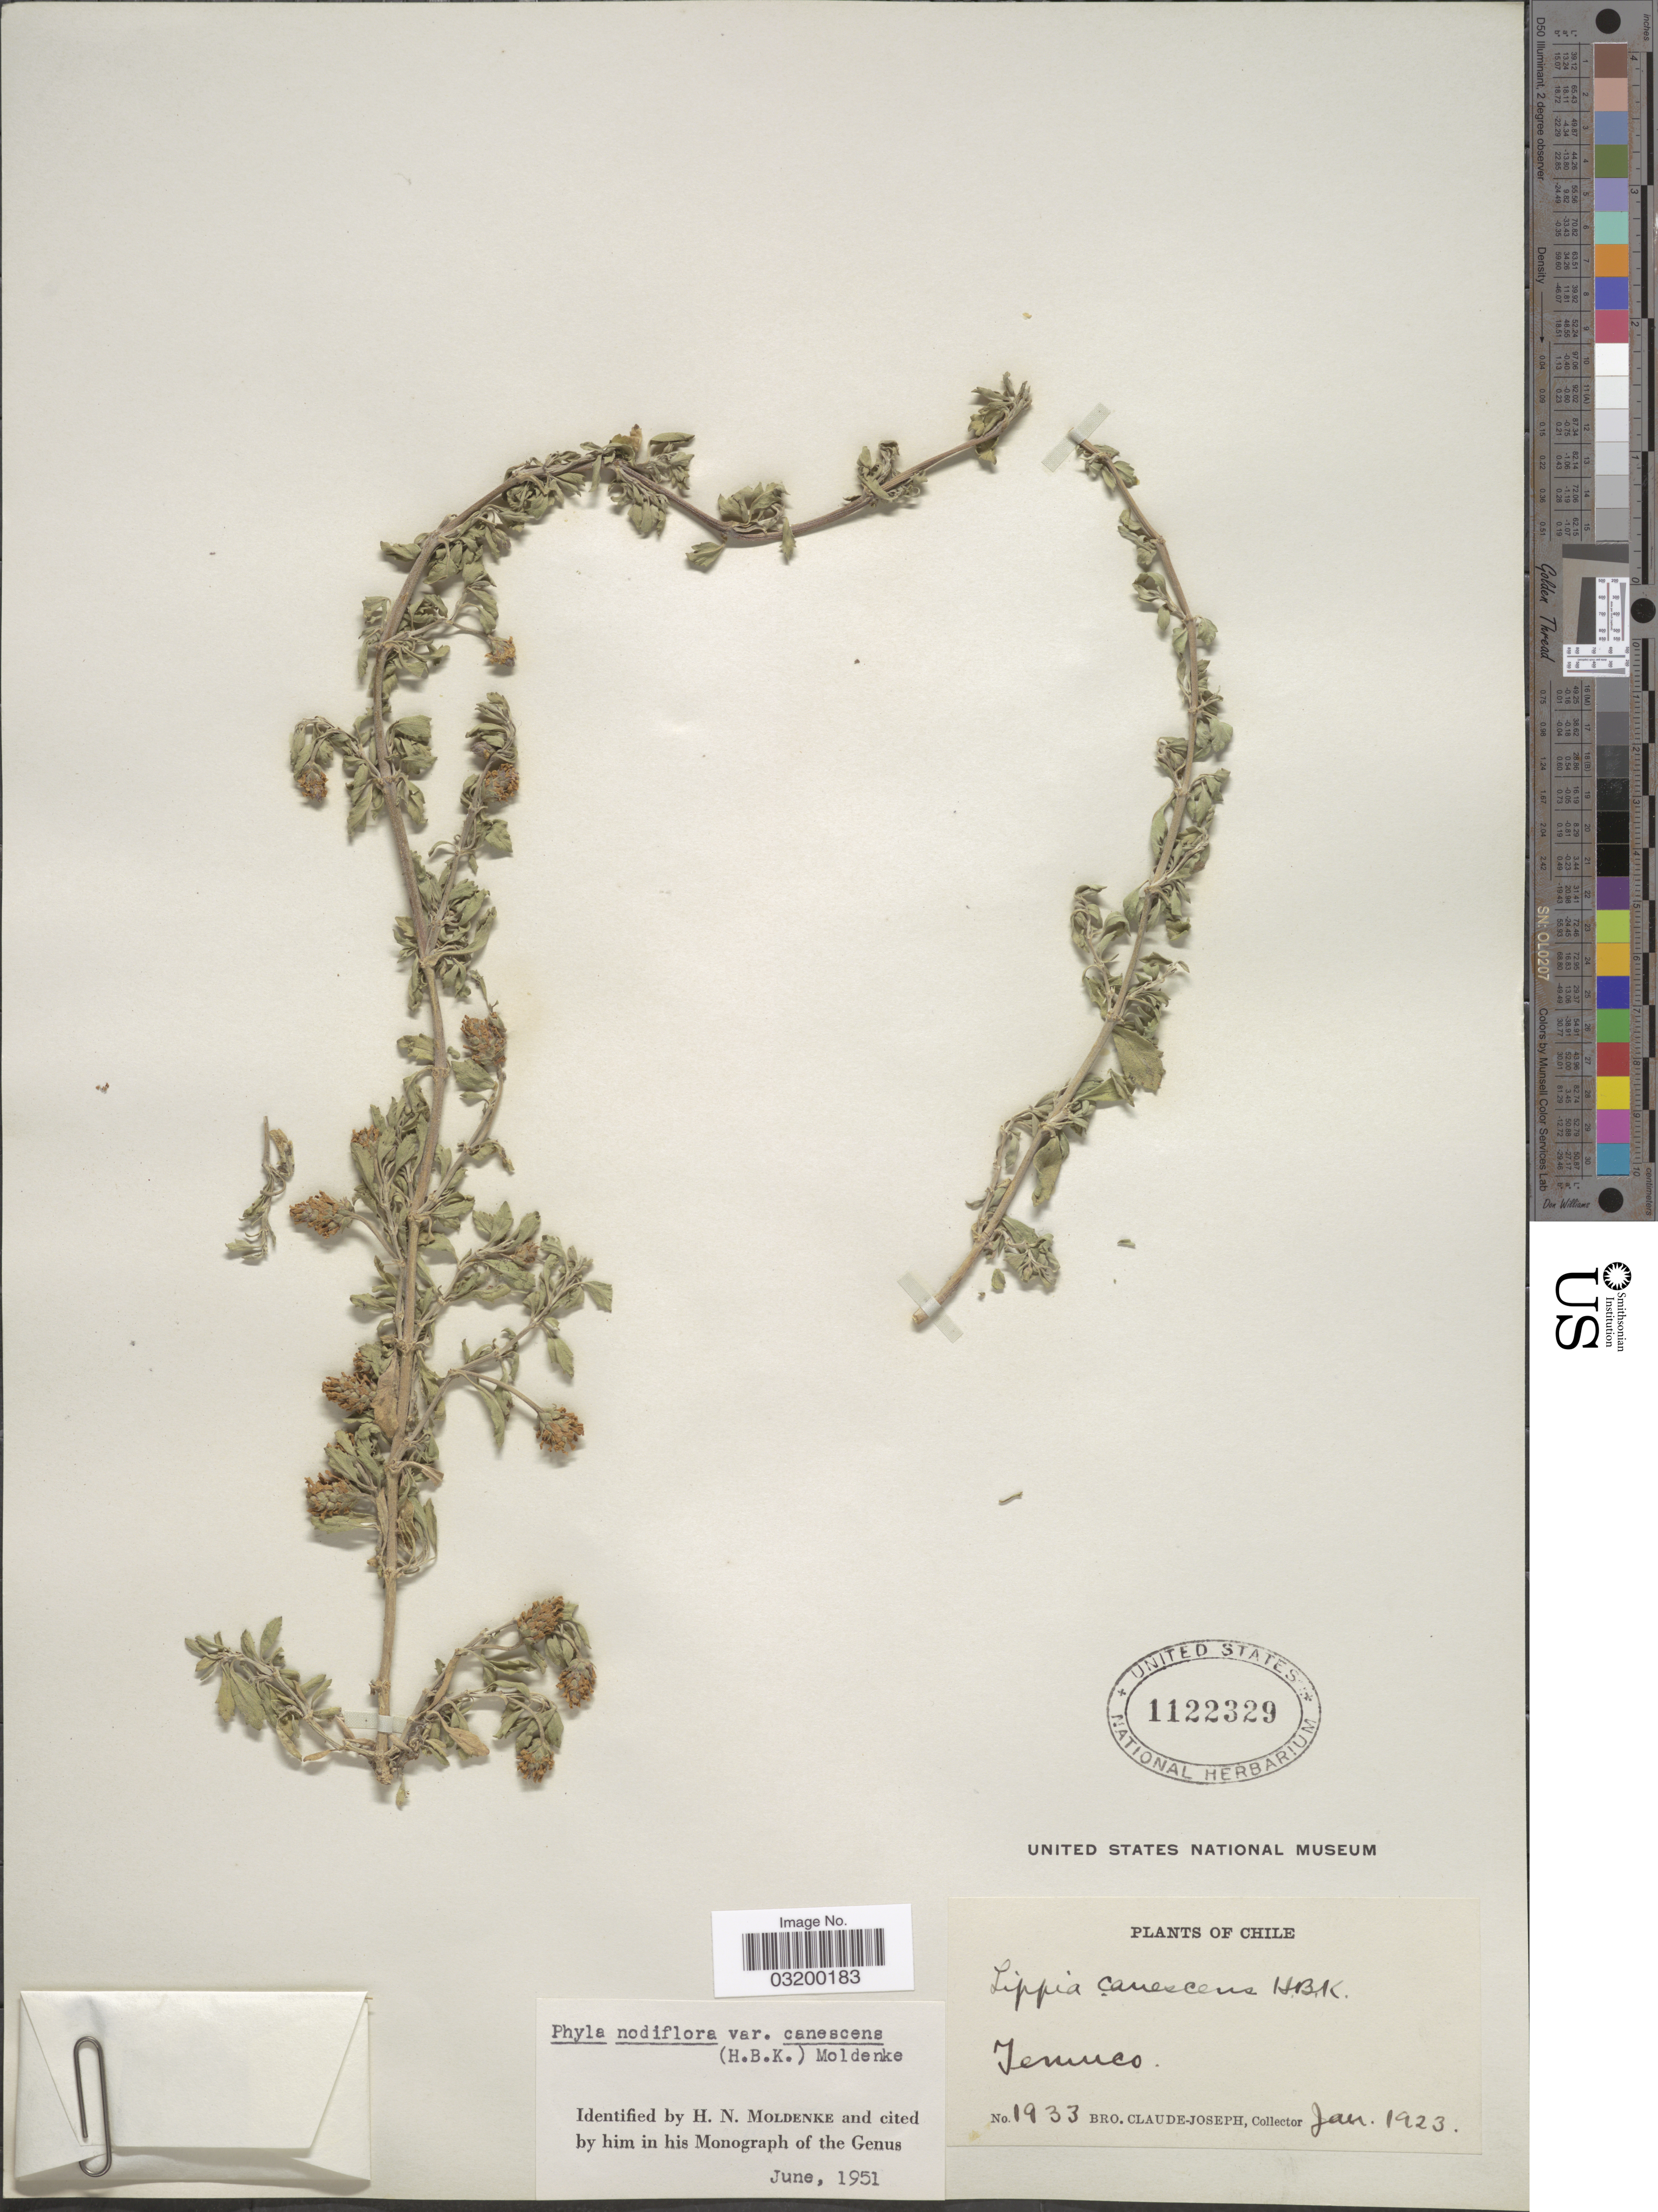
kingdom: Plantae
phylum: Tracheophyta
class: Magnoliopsida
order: Lamiales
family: Verbenaceae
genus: Phyla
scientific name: Phyla nodiflora var. minor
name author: (Hook.) N. O'Leary & Mulgura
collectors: Bro. Claude-Joseph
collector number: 1933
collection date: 1923-01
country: Chile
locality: Temuco.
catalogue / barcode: US 1122329